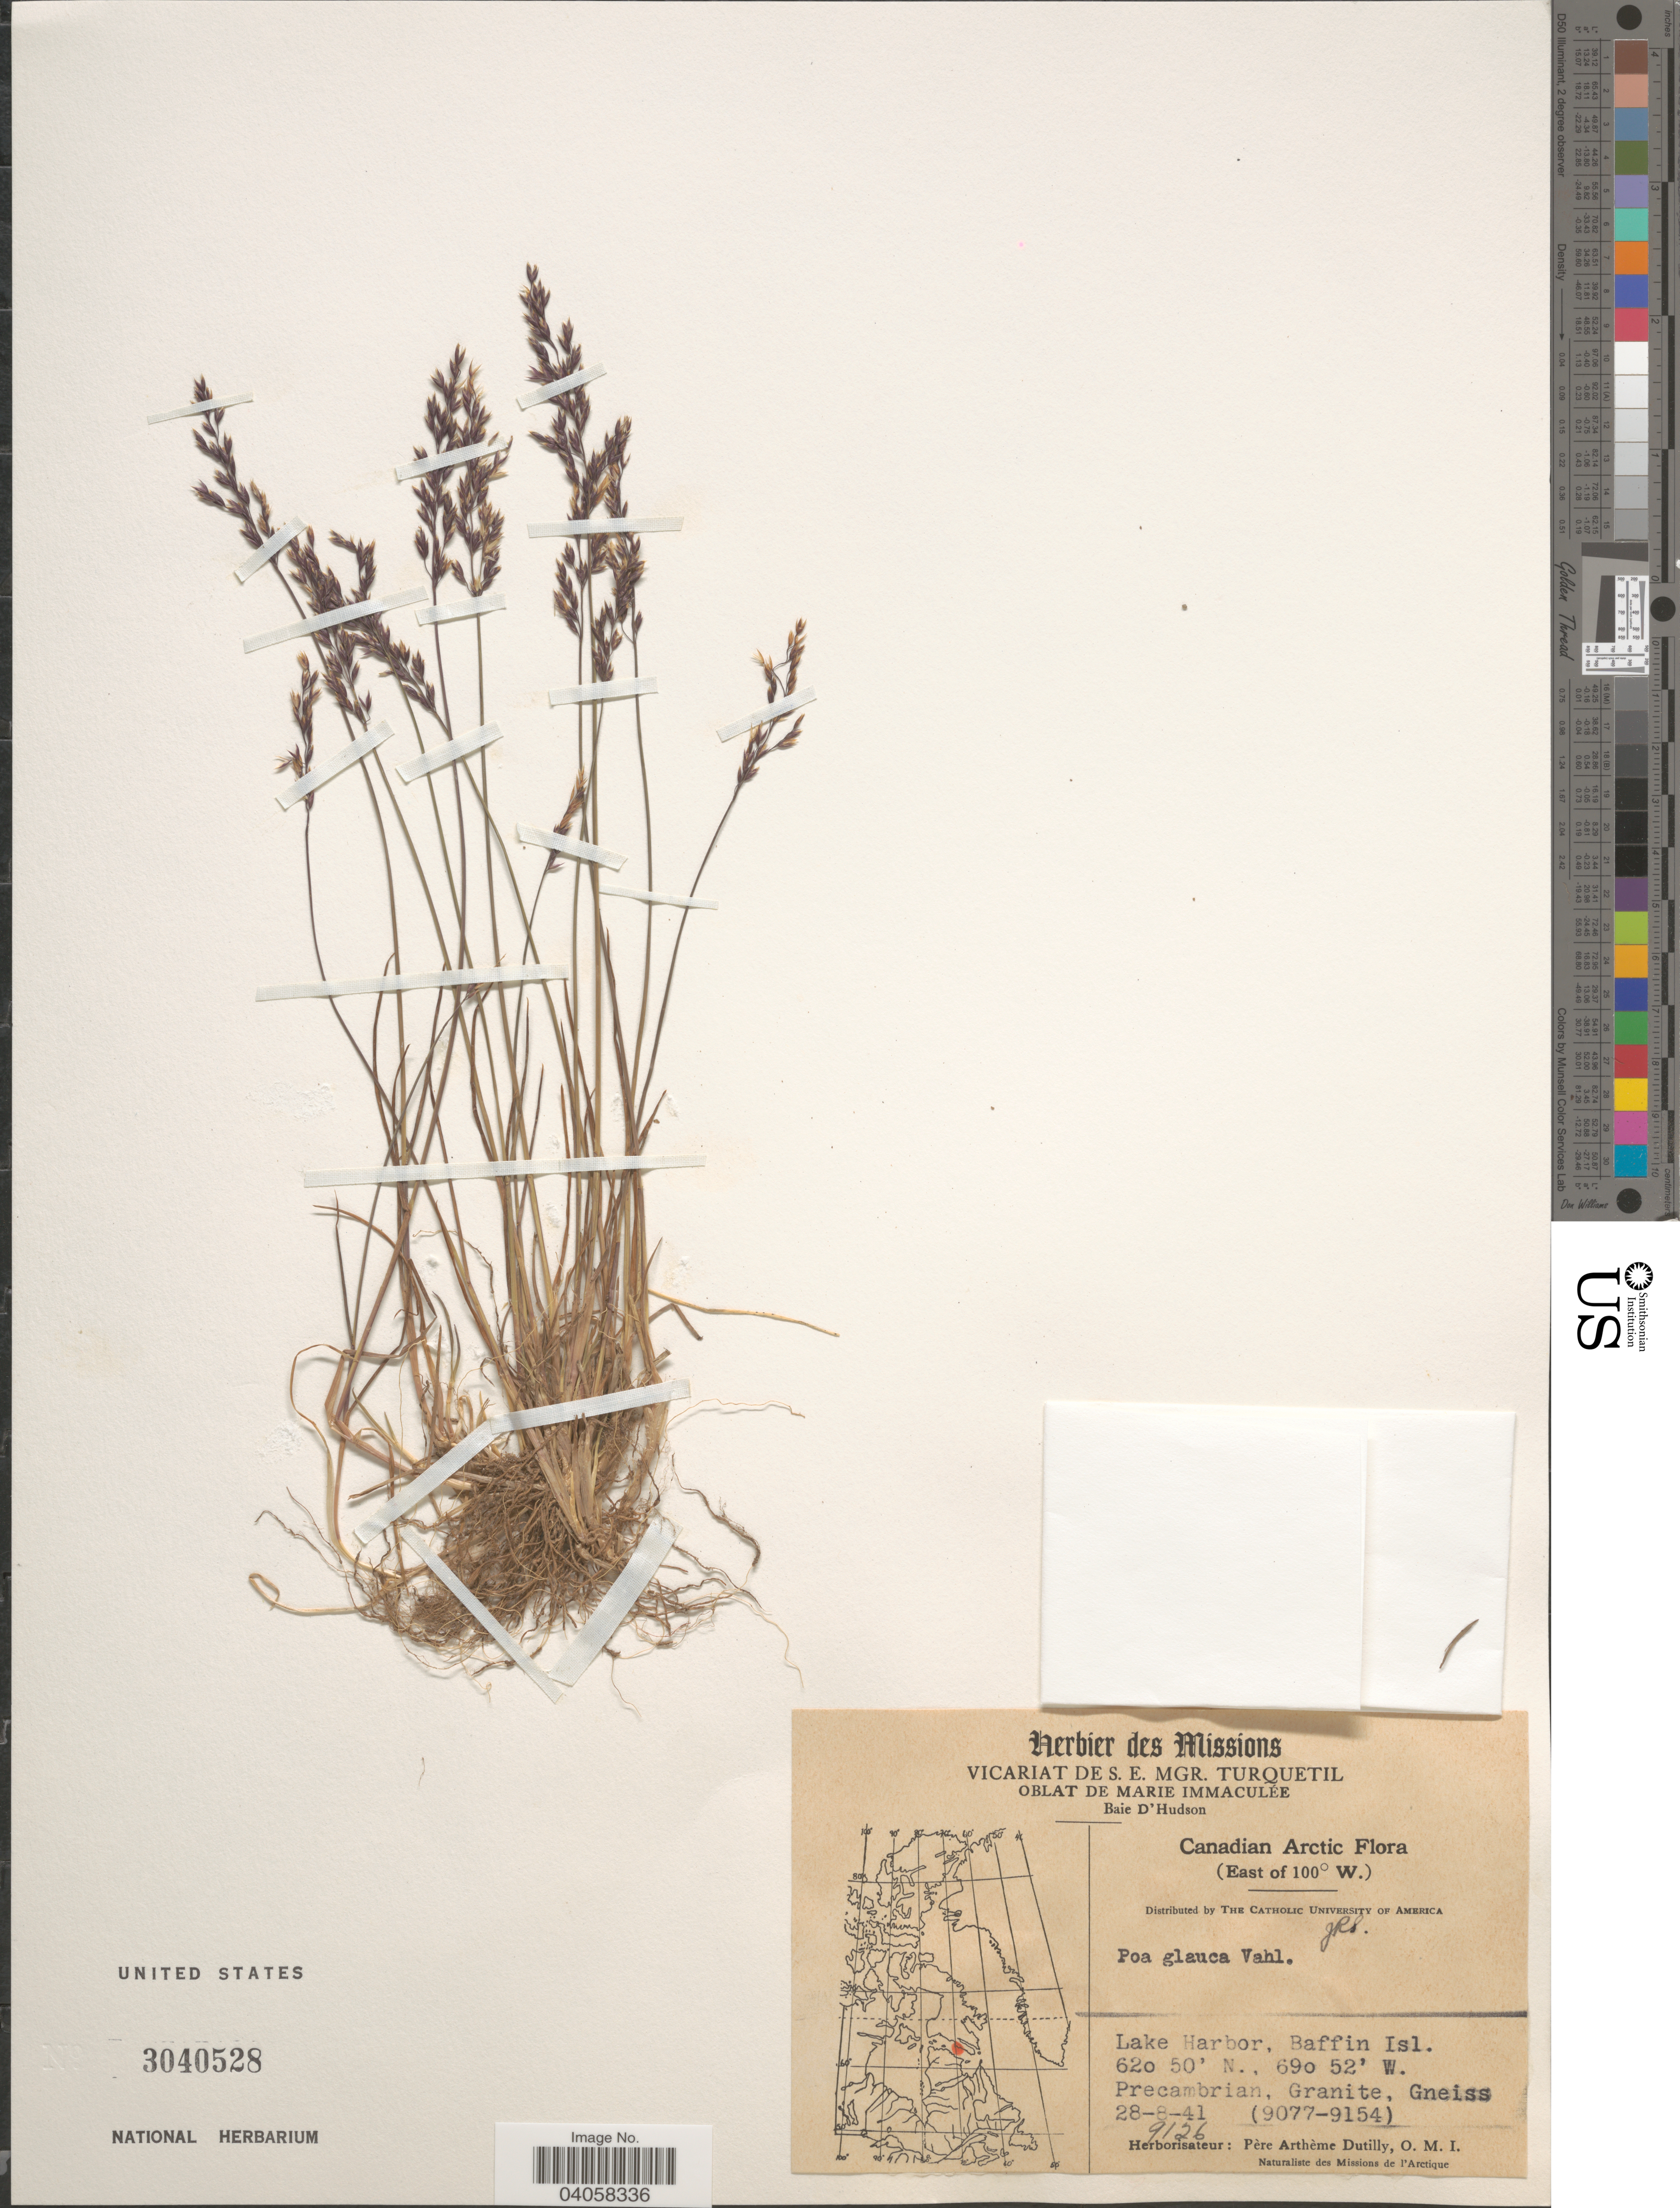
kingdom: Plantae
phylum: Tracheophyta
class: Liliopsida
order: Poales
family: Poaceae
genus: Poa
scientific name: Poa glauca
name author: Vahl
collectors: P. Dutilly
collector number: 9126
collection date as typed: Transcribed d/m/y: 28/8/41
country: Canada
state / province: Nunavut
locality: Canadian Arctic (East of 100° W.) Lake Harbor, Baffin Isl.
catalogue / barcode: US 3040528